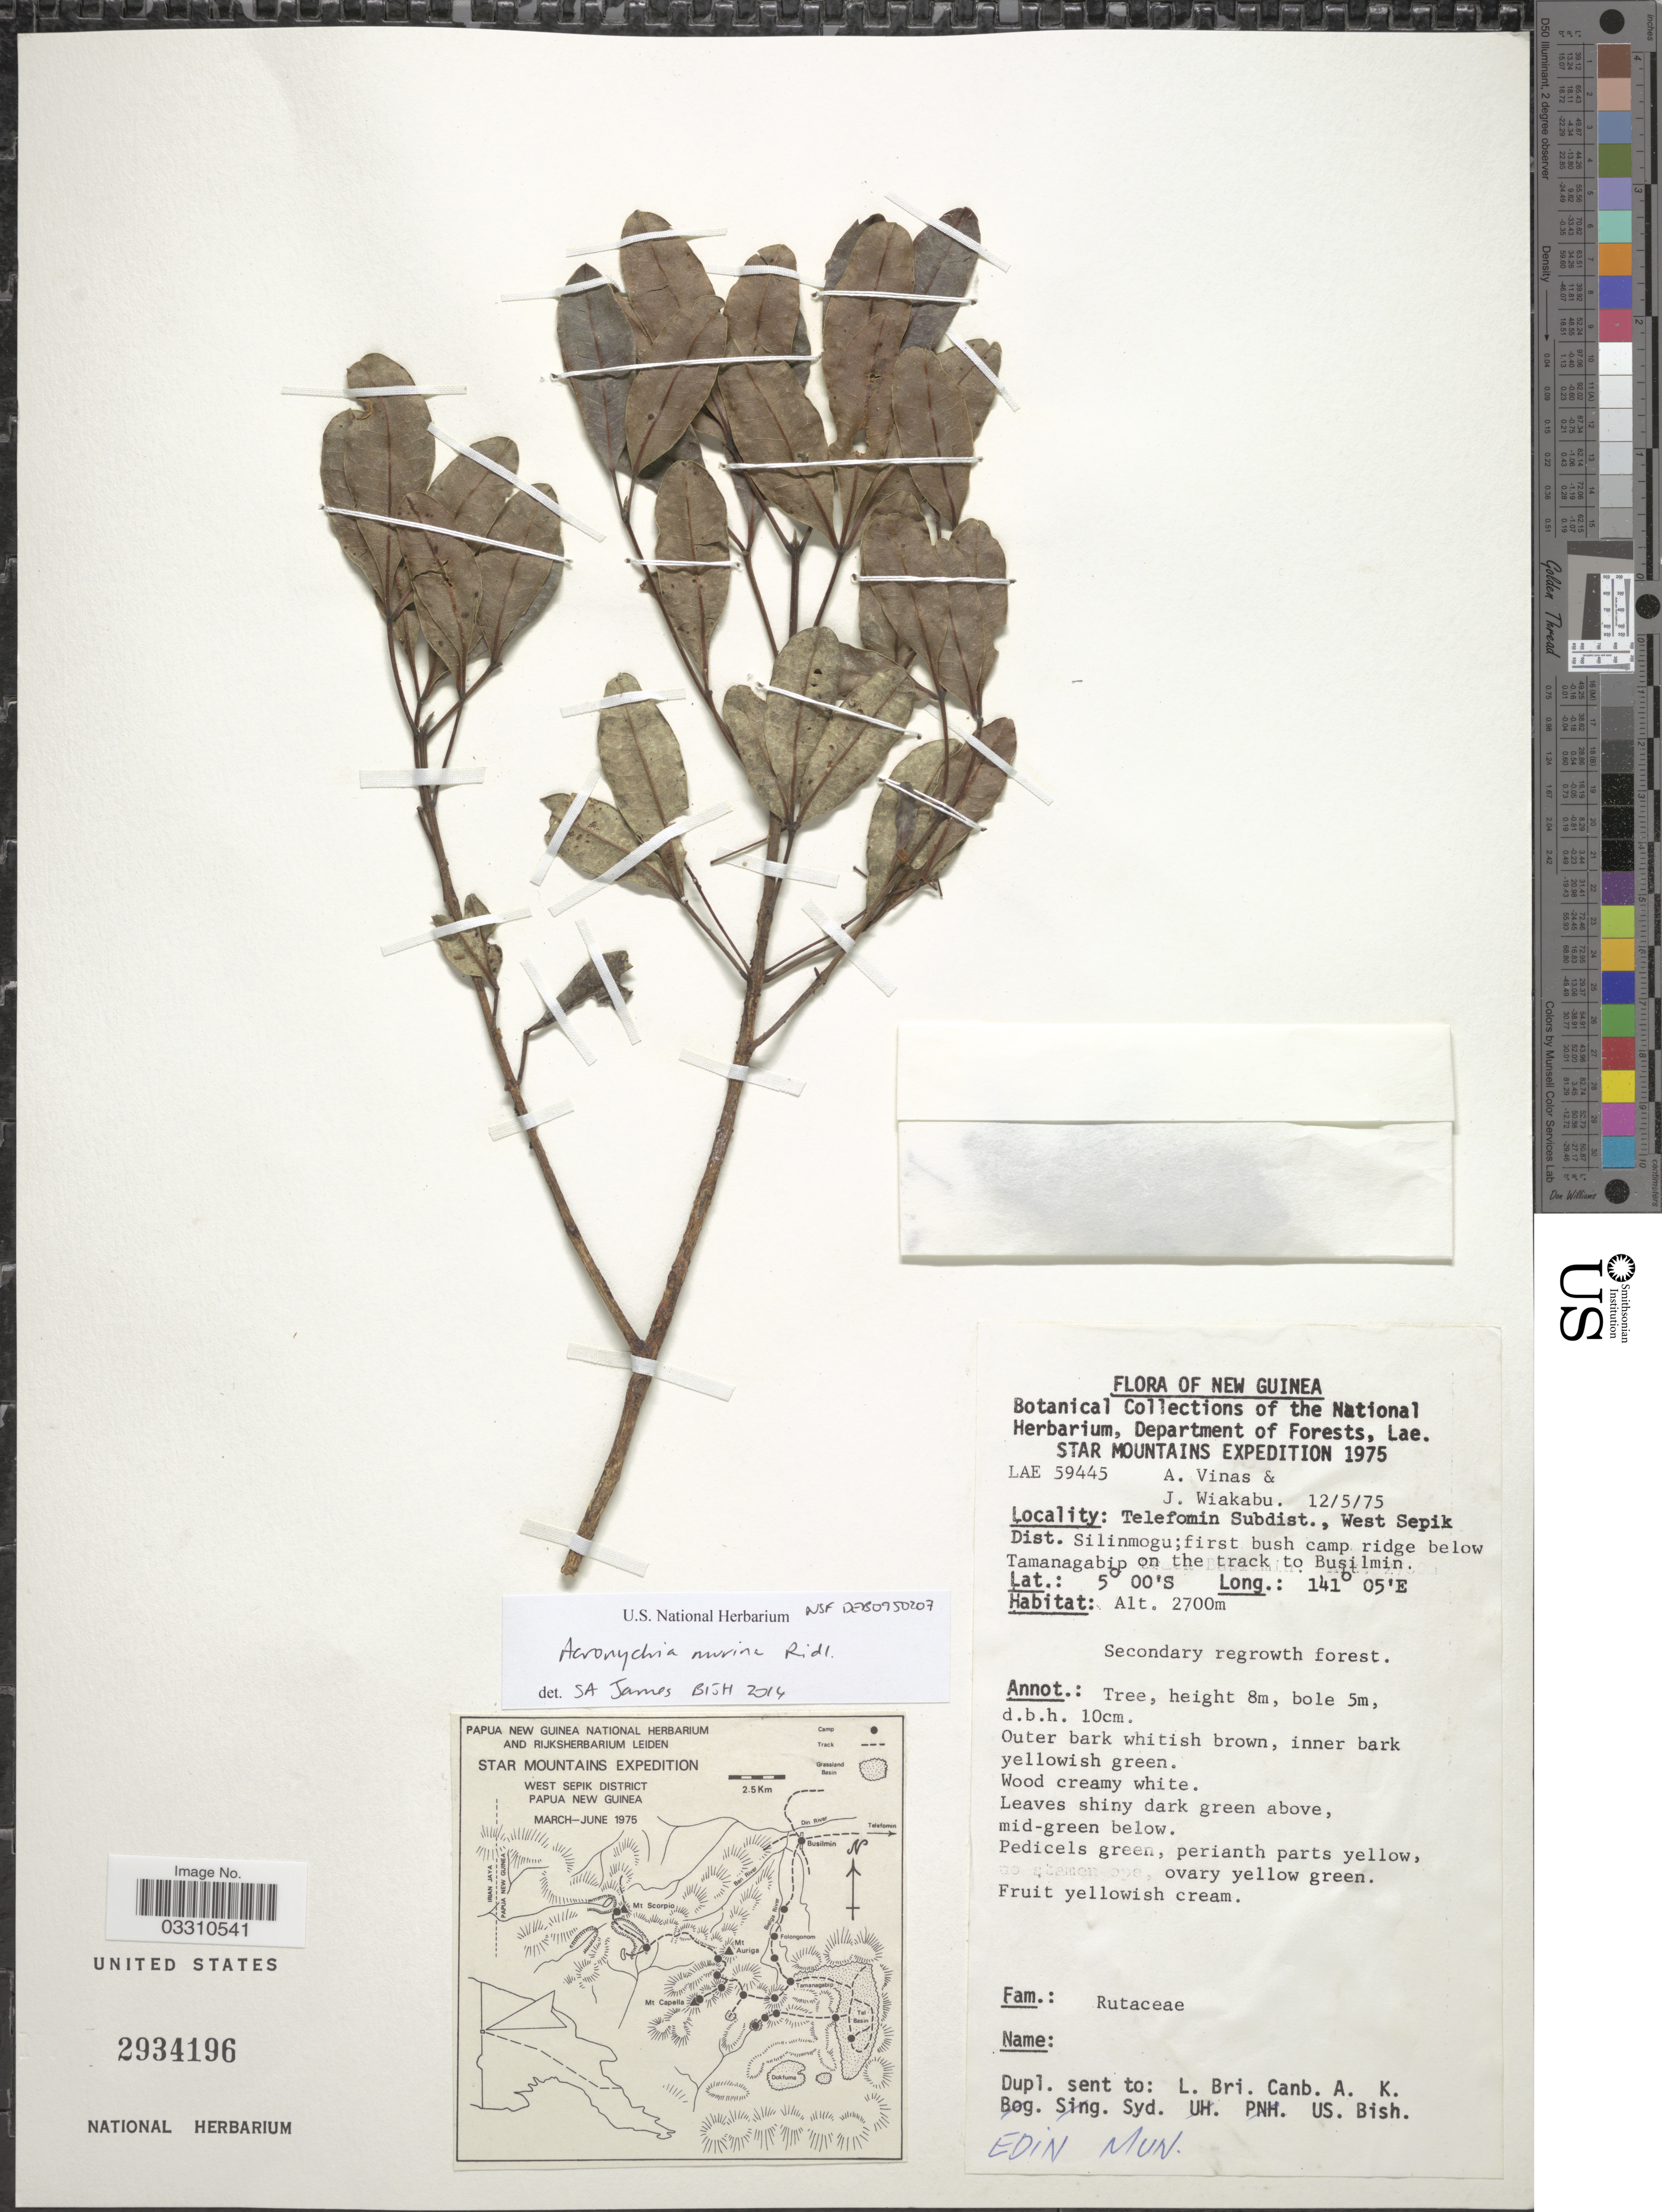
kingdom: Plantae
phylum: Tracheophyta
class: Magnoliopsida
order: Sapindales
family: Rutaceae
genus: Acronychia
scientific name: Acronychia murina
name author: Ridl.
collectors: A. Vinas & J. Wiakabu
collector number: LAE59445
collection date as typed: Transcribed d/m/y: 12/5/75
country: Papua New Guinea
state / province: Sandaun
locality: New Guinea, Telefomin Subdist., West Sepik Dist. Silinmogu; first bush camp ridge below Tamanagabip on the track to Busilmin.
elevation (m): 2700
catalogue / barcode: US 2934196